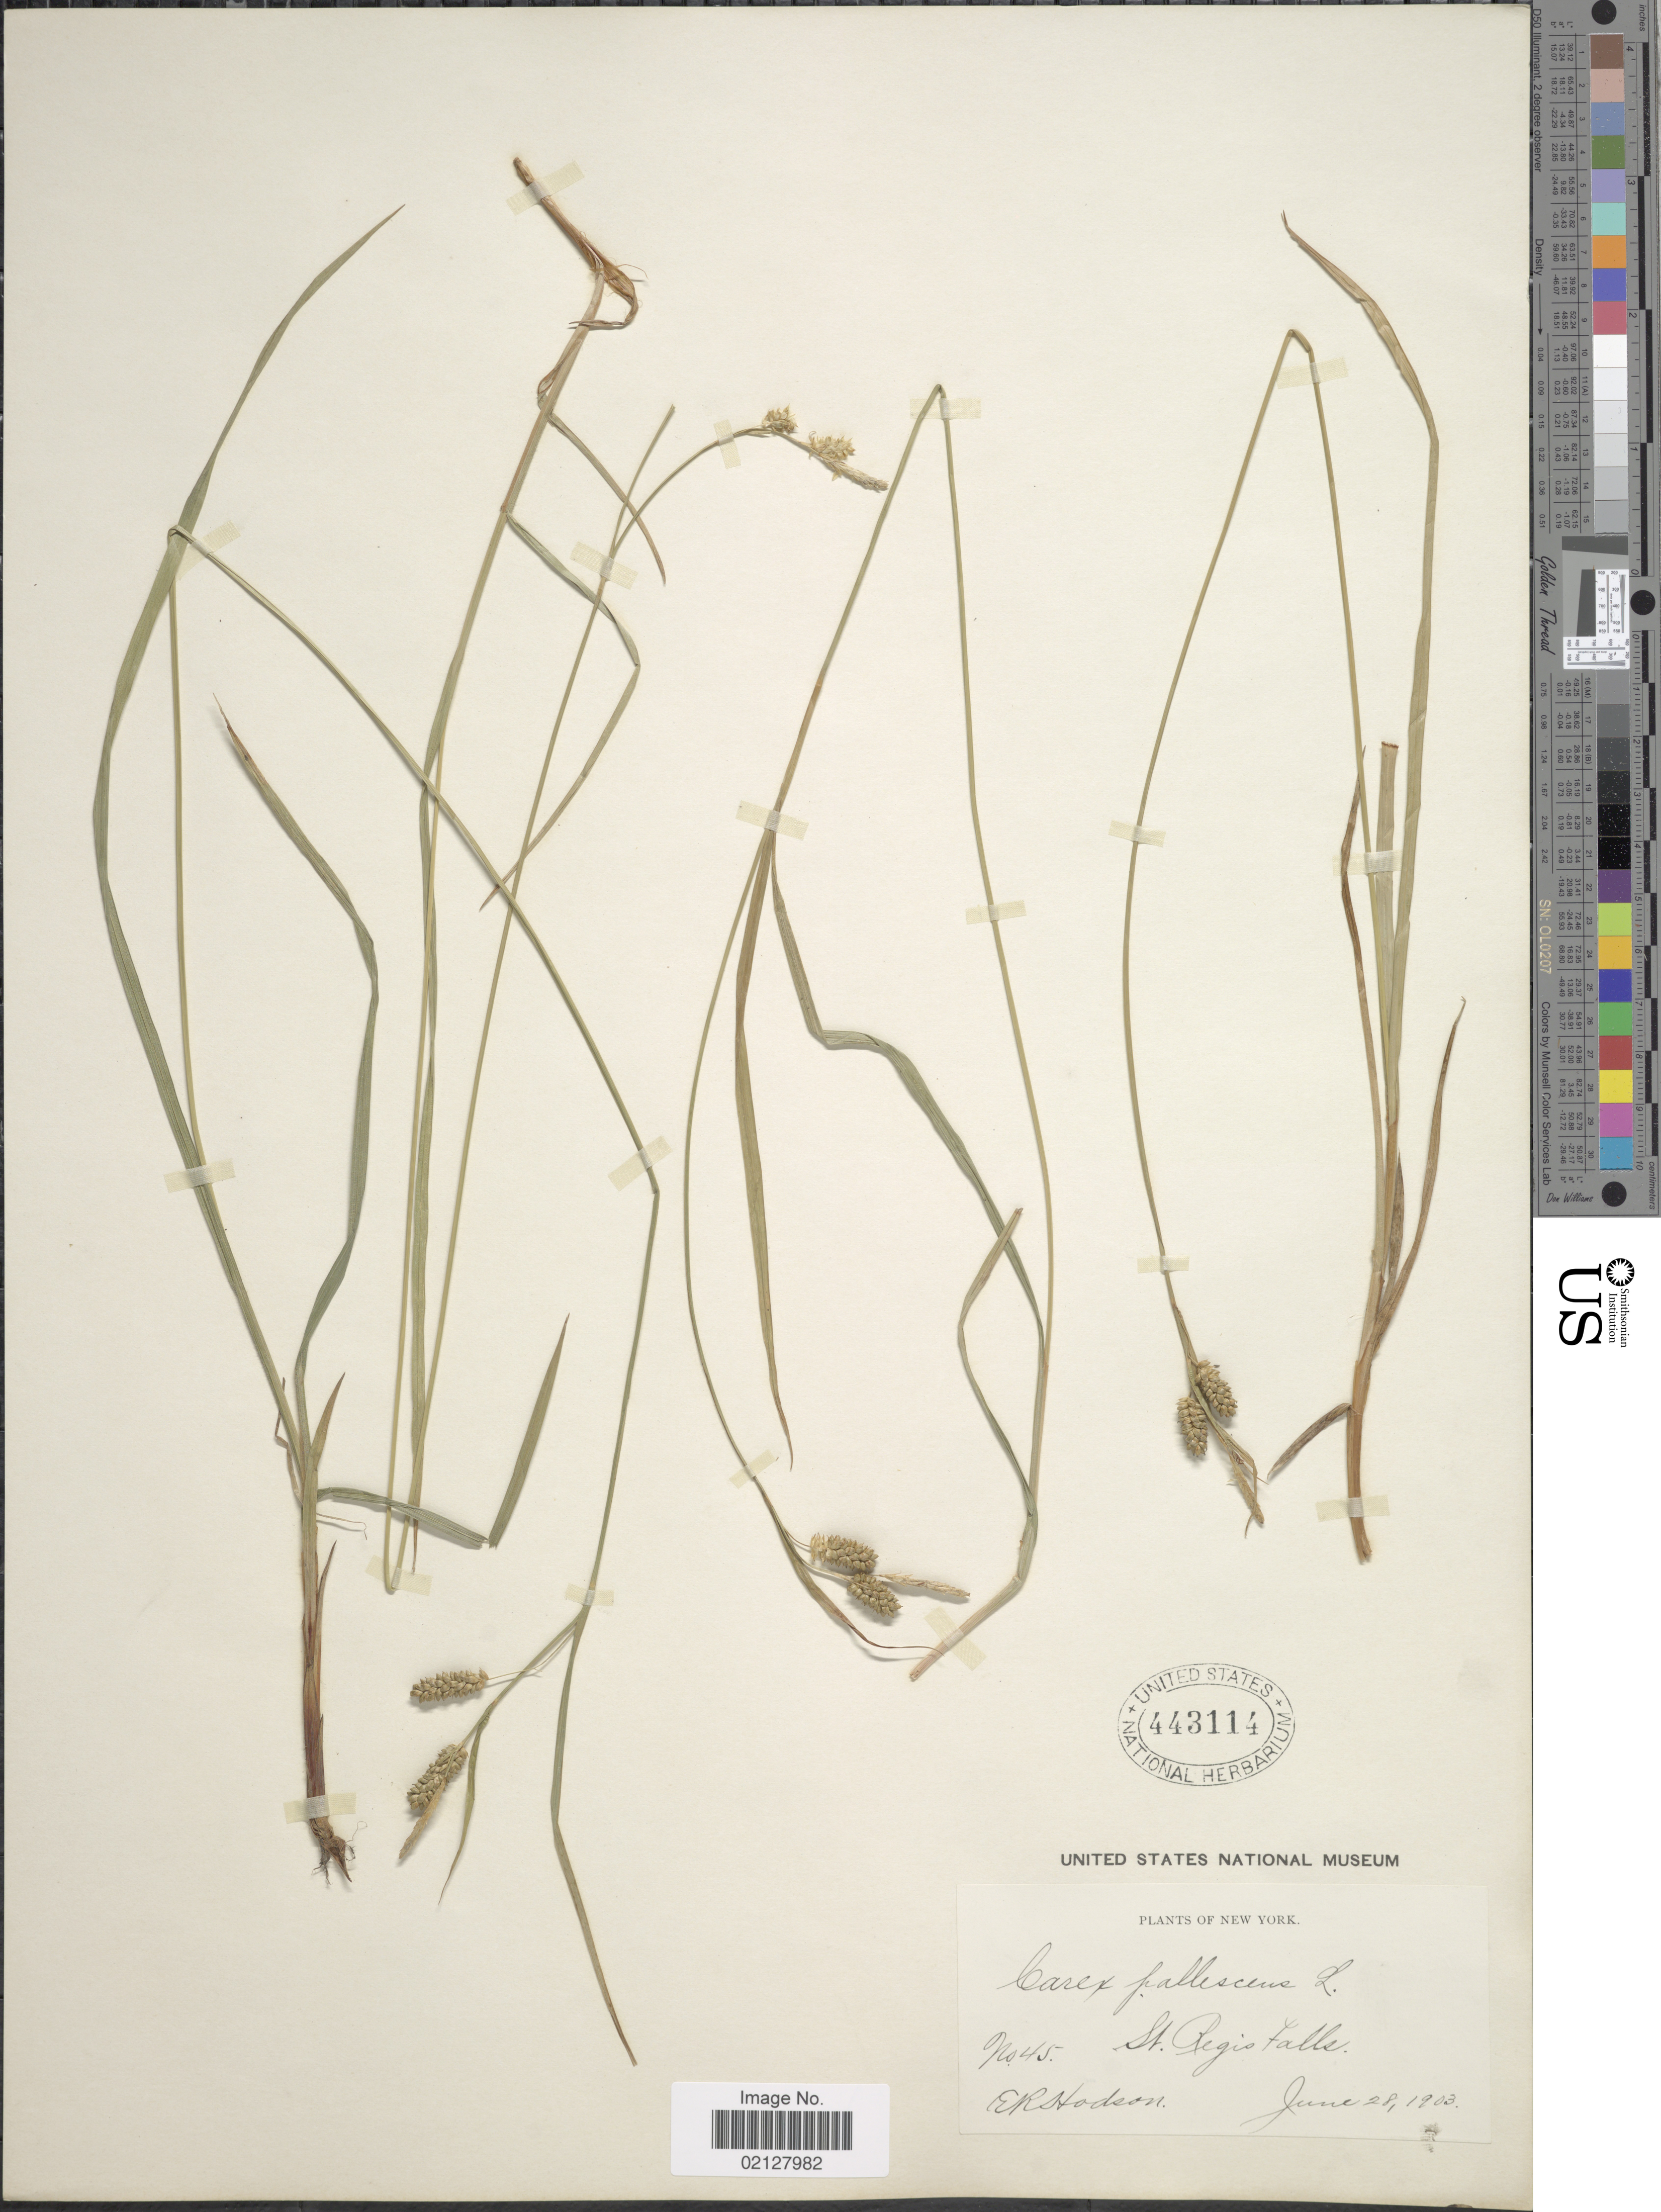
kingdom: Plantae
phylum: Tracheophyta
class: Liliopsida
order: Poales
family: Cyperaceae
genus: Carex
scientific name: Carex pallescens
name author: L.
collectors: E. Hodson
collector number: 45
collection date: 1903-06-28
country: United States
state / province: New York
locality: St. Regis Falls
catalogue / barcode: US 443114